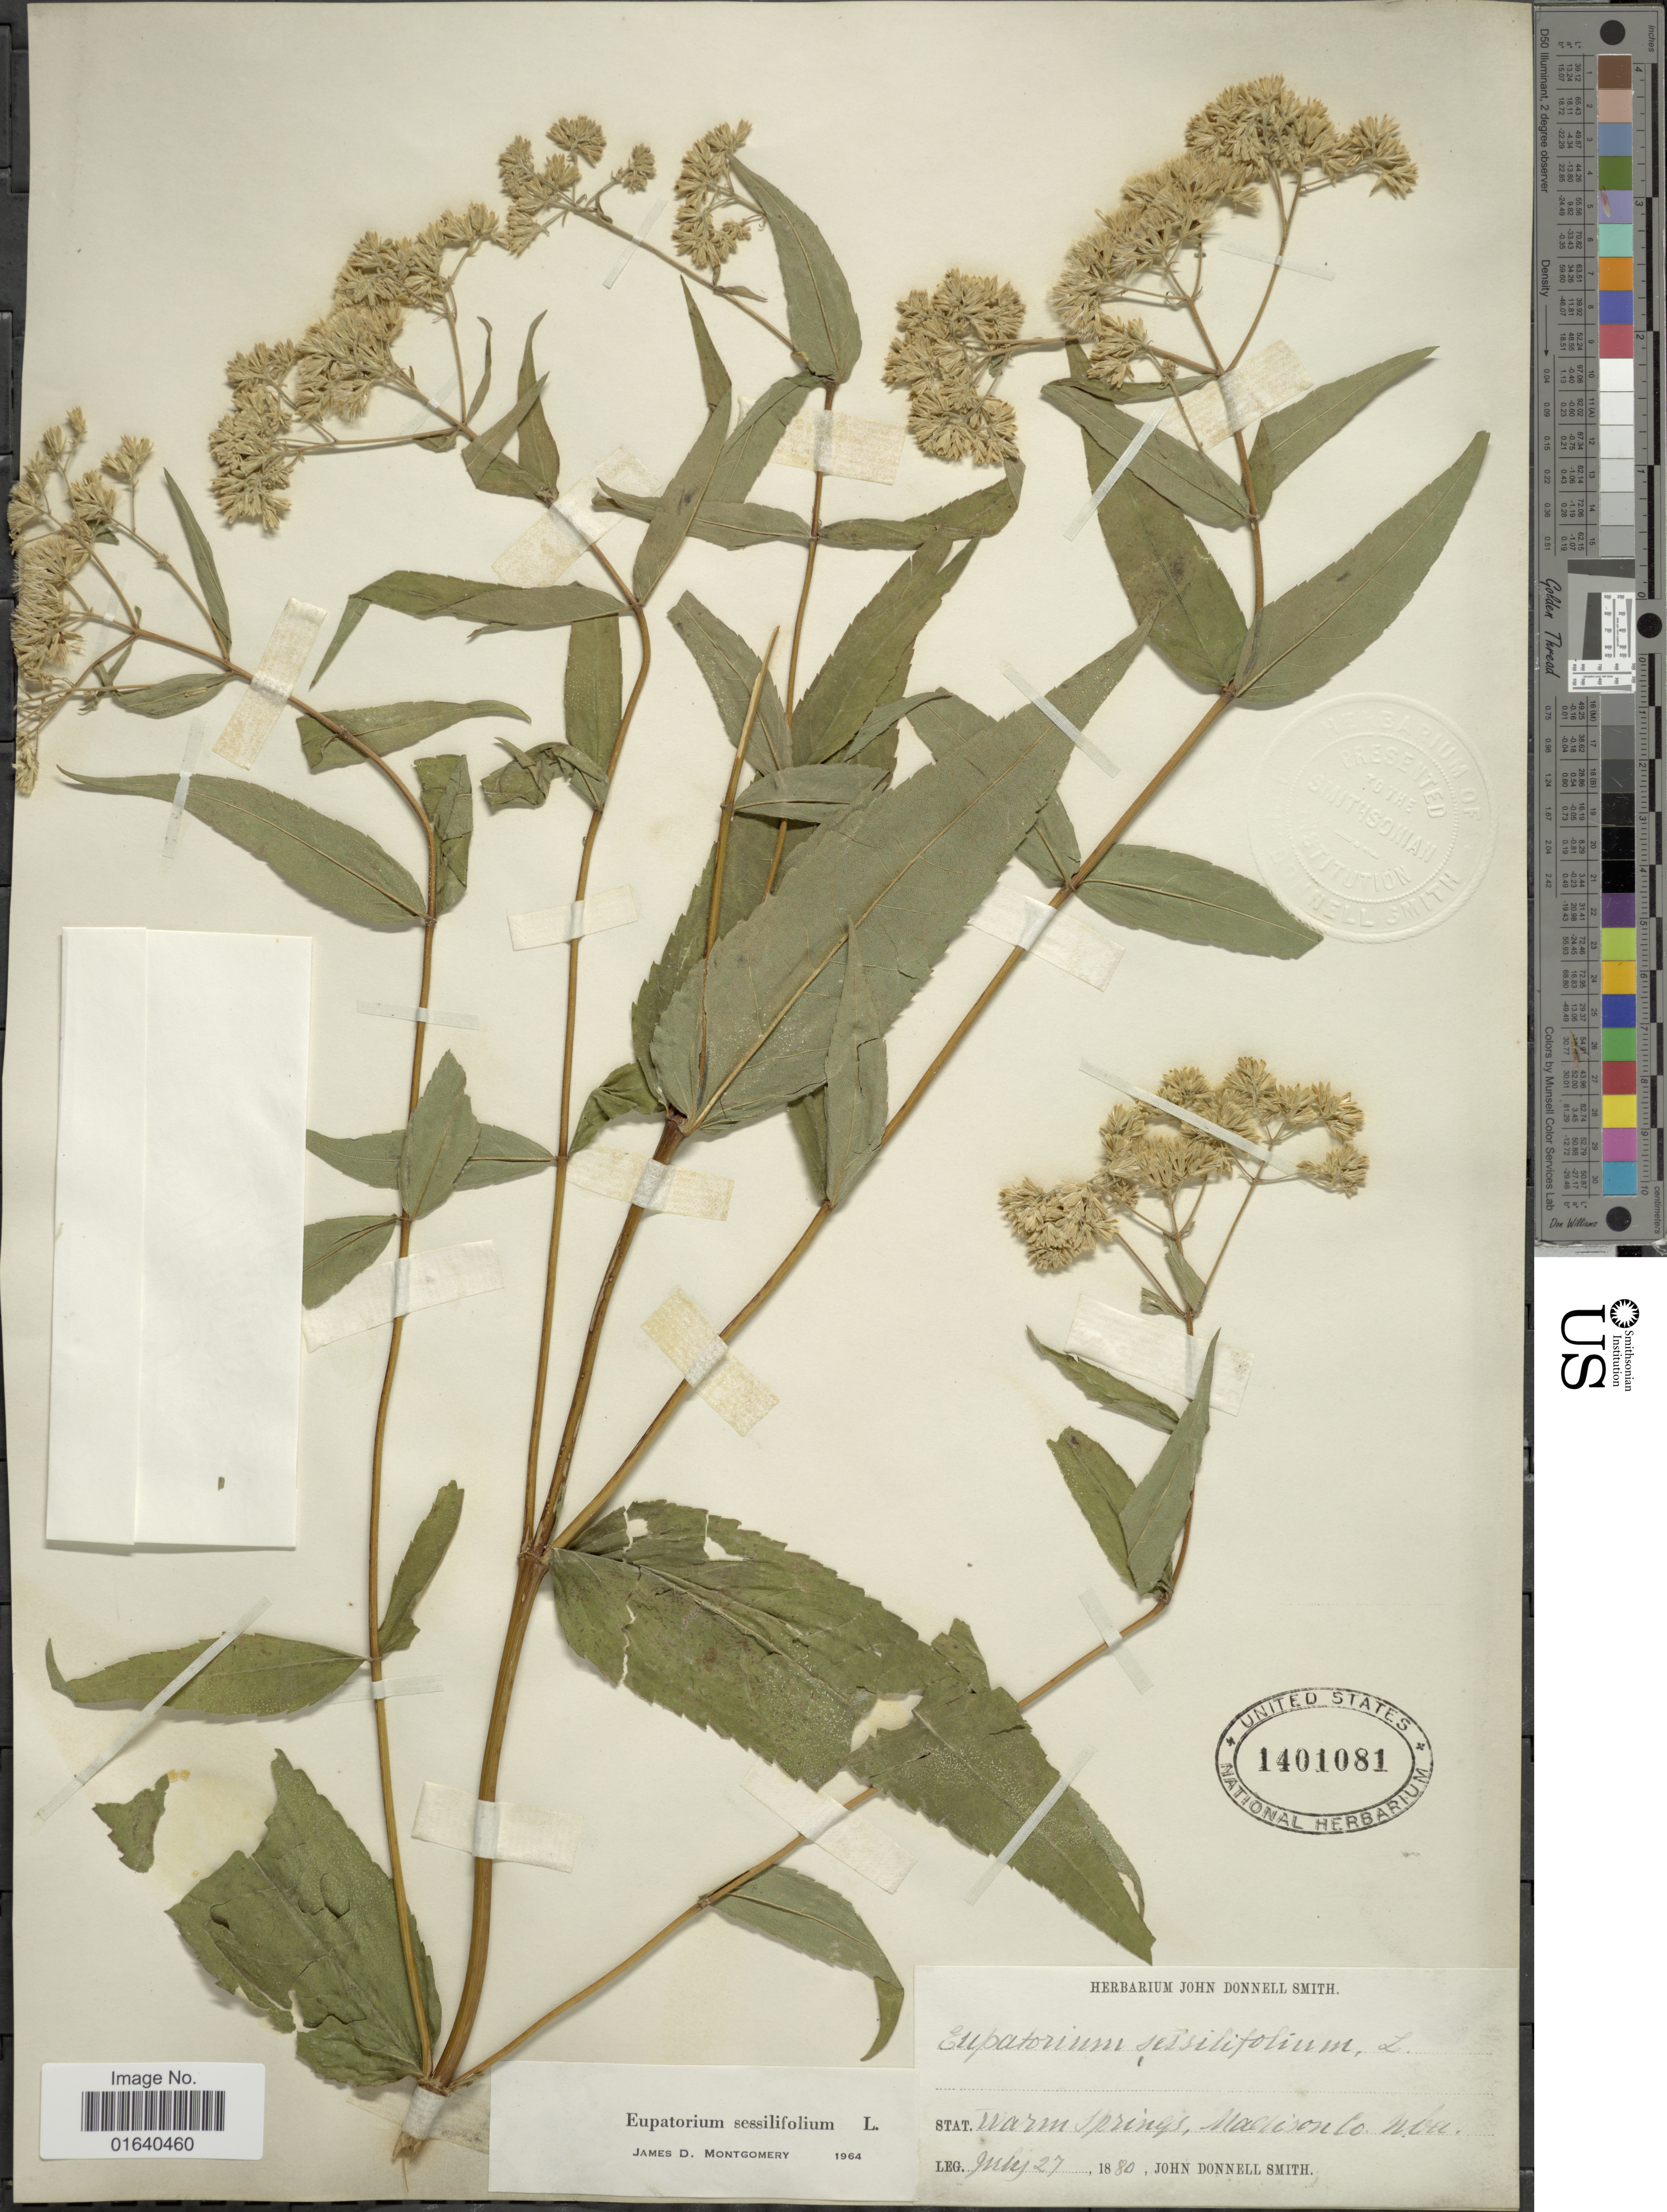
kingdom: Plantae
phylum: Tracheophyta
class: Magnoliopsida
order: Asterales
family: Asteraceae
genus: Eupatorium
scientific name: Eupatorium sessilifolium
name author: L.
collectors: J. Donnell Smith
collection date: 1880-07-27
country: United States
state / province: North Carolina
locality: Warm springs, Madison Co.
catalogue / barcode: US 1401081